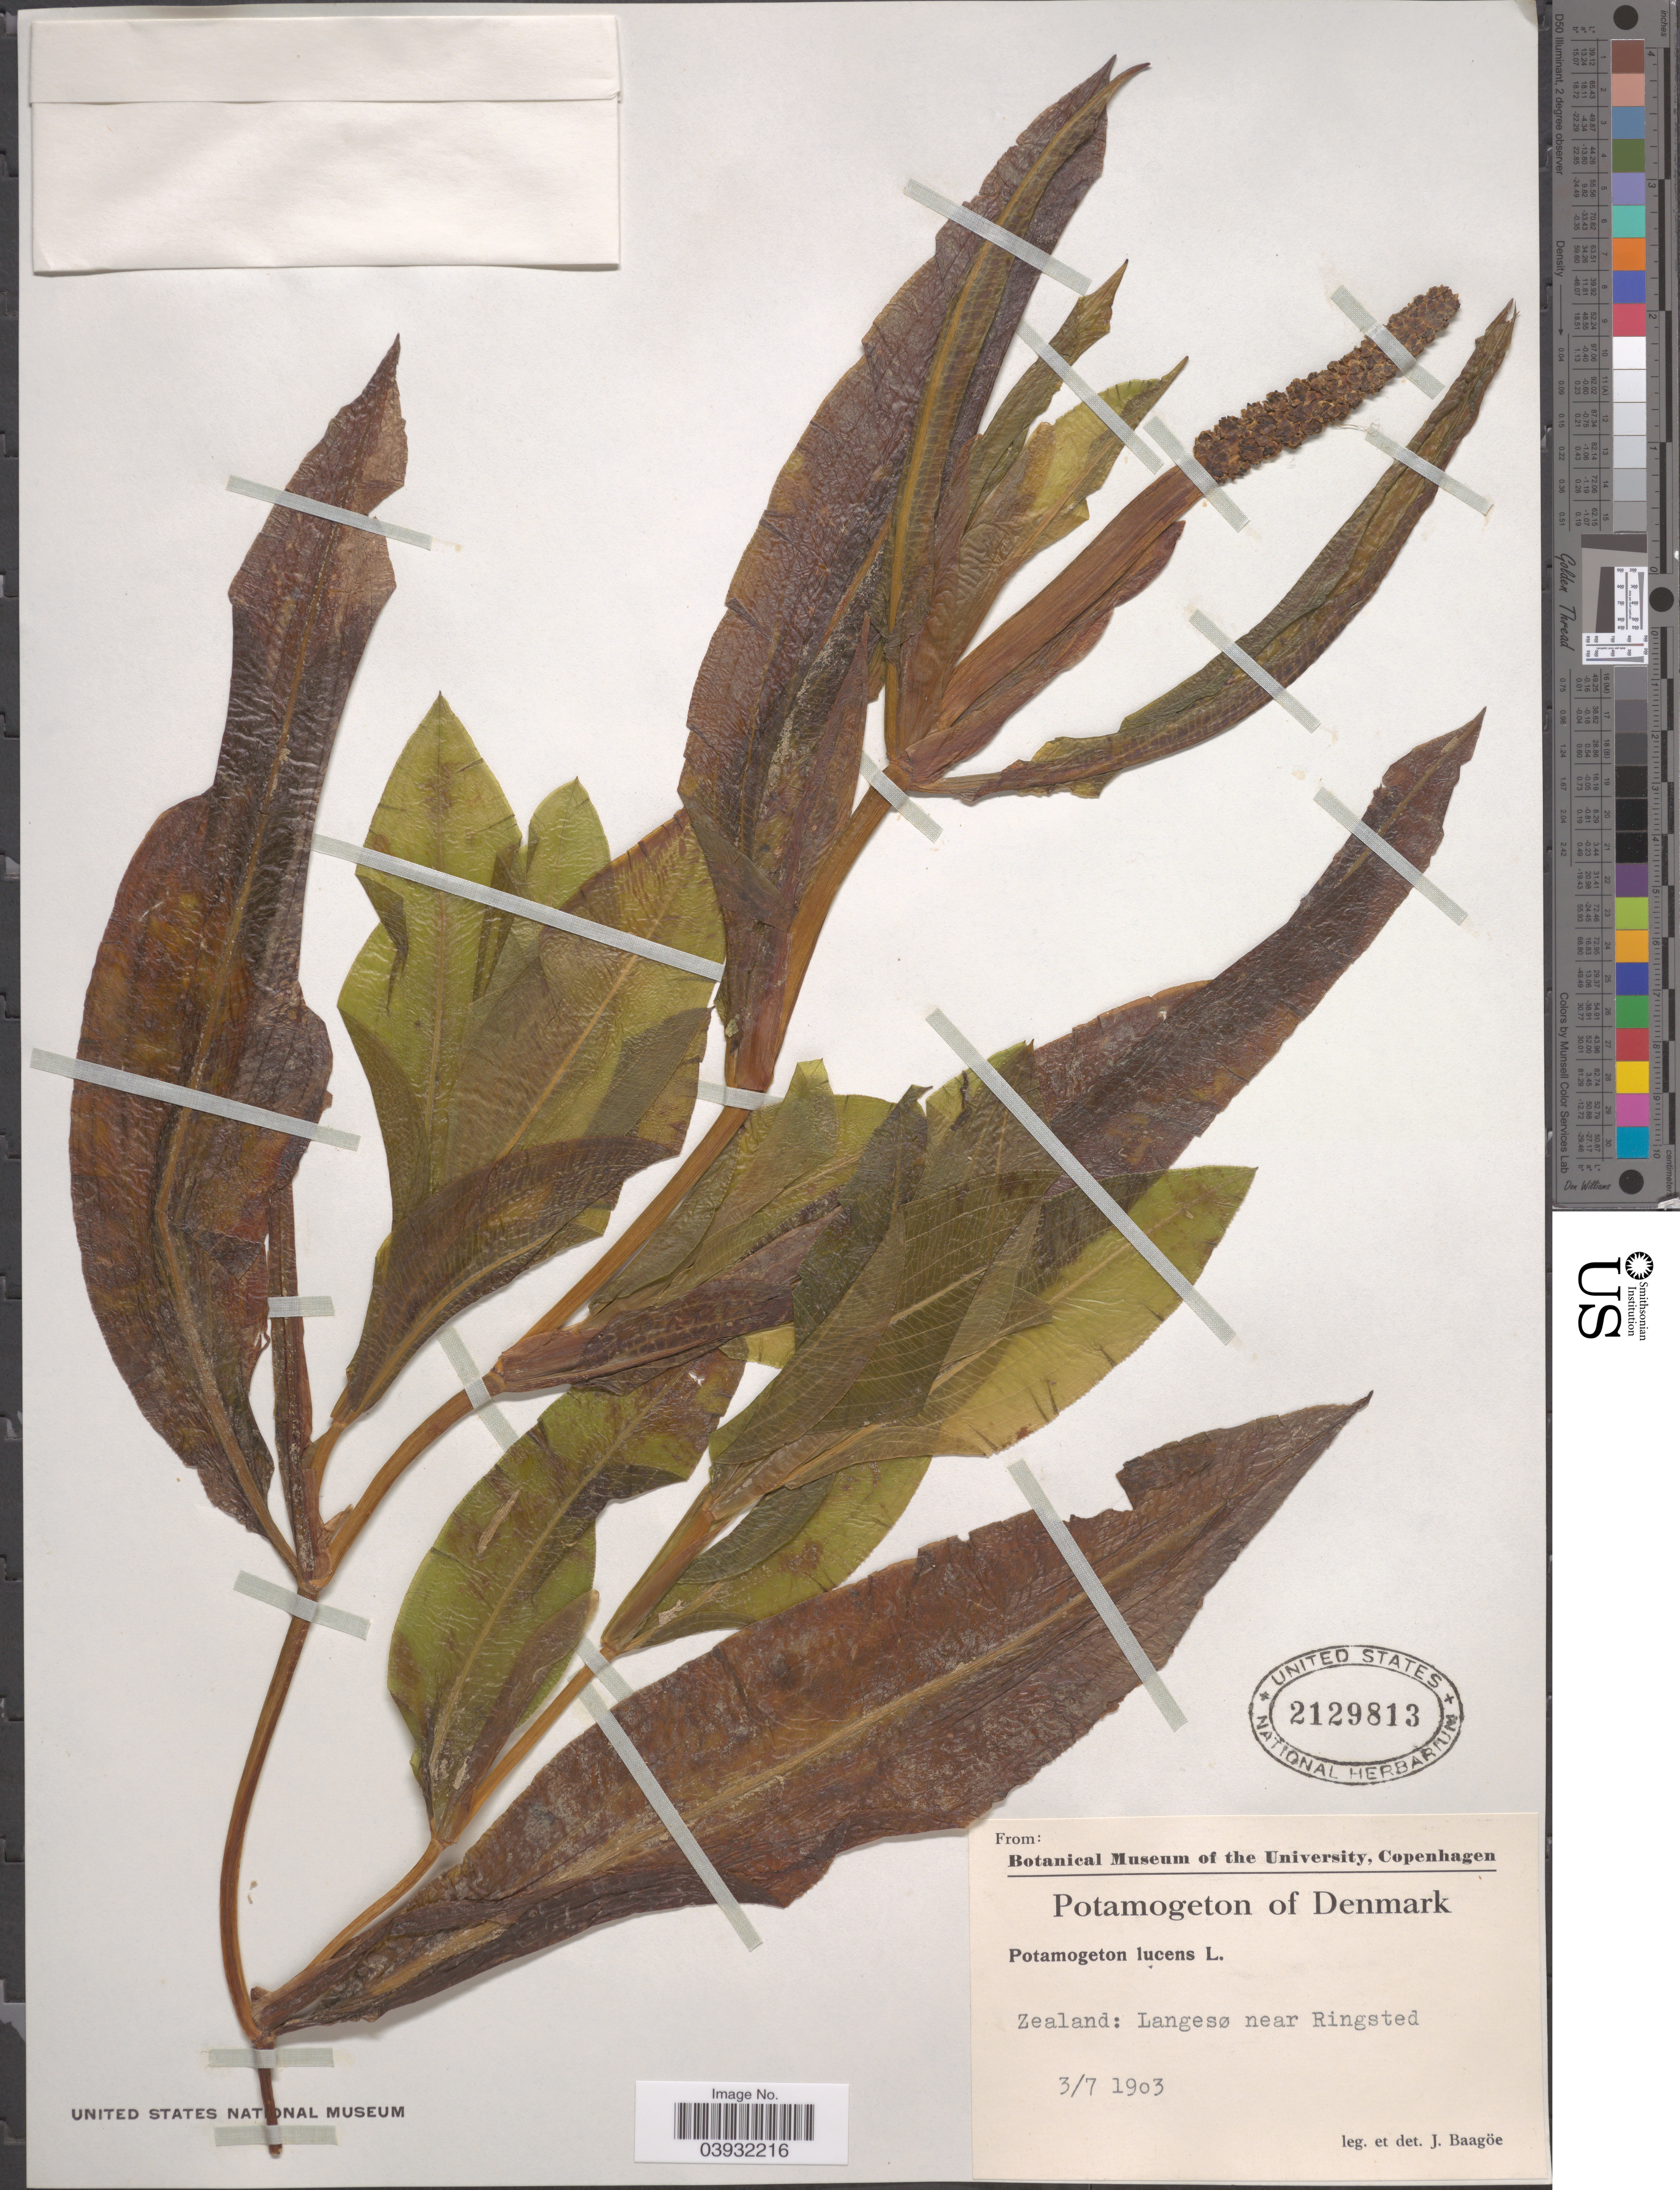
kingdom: Plantae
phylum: Tracheophyta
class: Liliopsida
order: Alismatales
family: Potamogetonaceae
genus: Potamogeton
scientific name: Potamogeton lucens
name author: L.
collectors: J. Baagoe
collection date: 1903-07-03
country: Denmark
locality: Zealand: Langesø near Ringsted.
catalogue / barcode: US 2129813